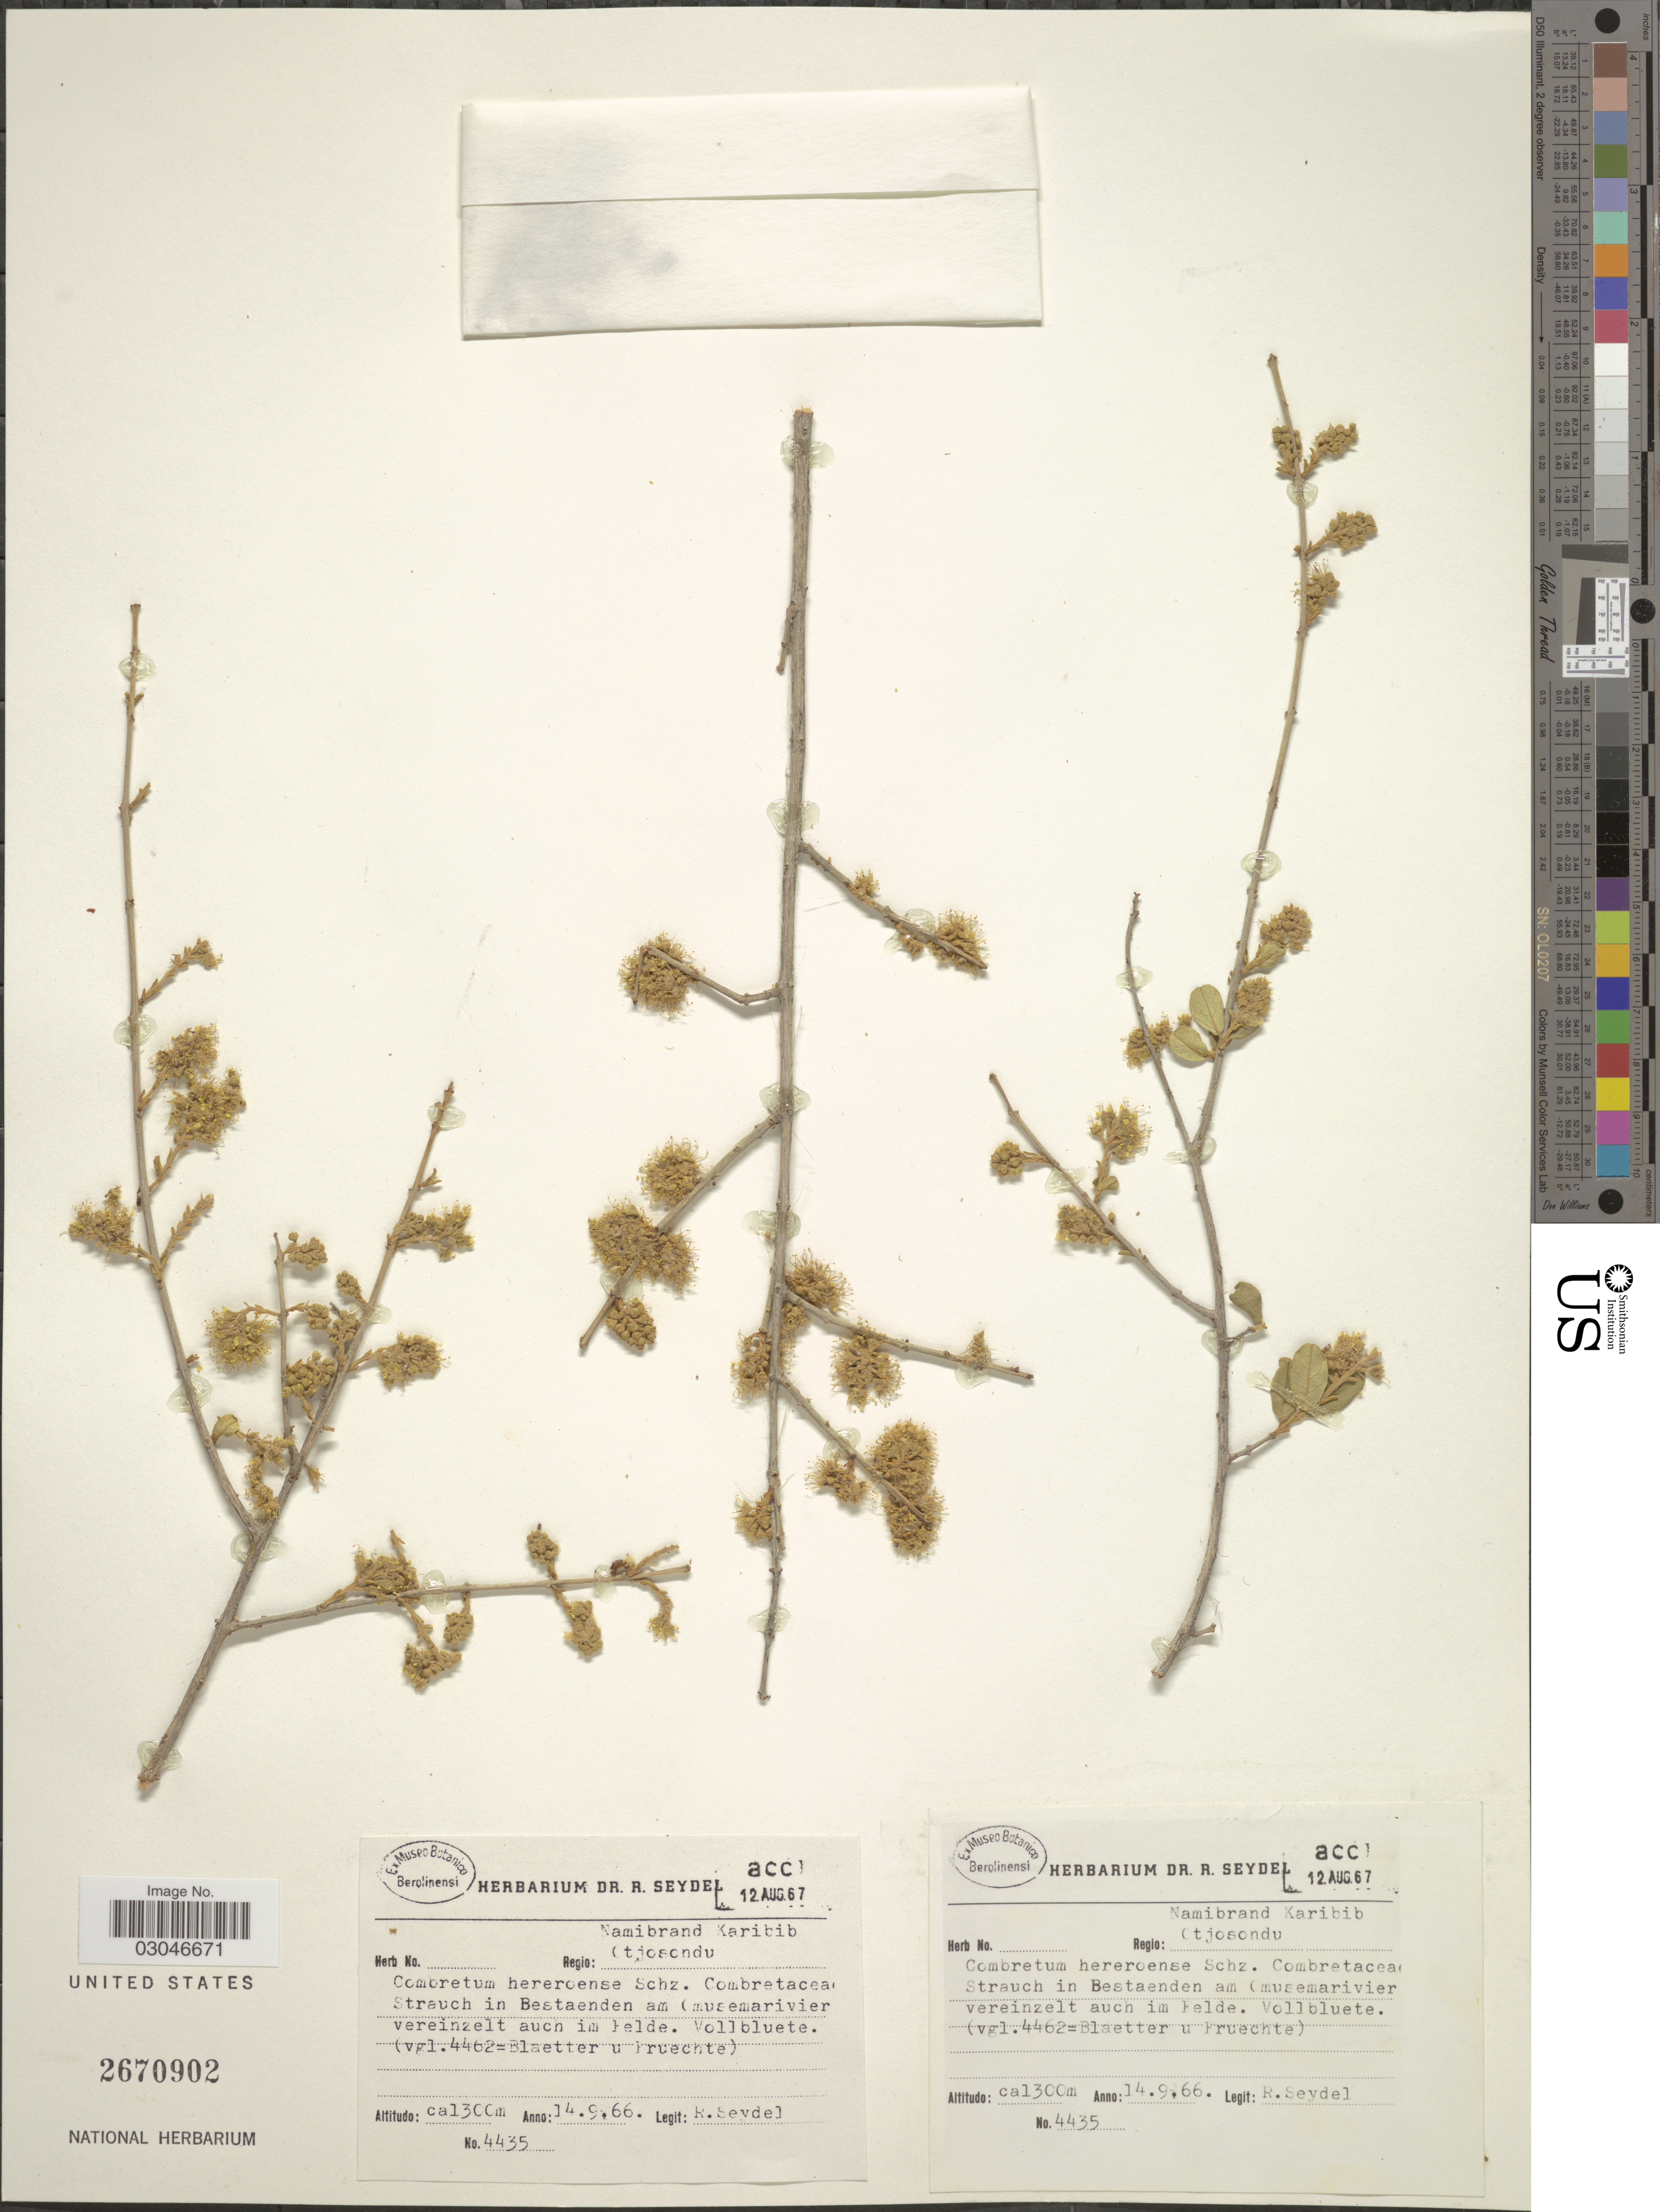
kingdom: Plantae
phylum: Tracheophyta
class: Magnoliopsida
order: Myrtales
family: Combretaceae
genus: Combretum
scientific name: Combretum hereroense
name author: Schinz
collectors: R. Seydel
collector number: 4435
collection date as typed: Transcribed d/m/y: 14/9/66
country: Namibia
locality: Regio: Namibrand Karibib, Otjosondu.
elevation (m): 1300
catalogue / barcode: US 2670902